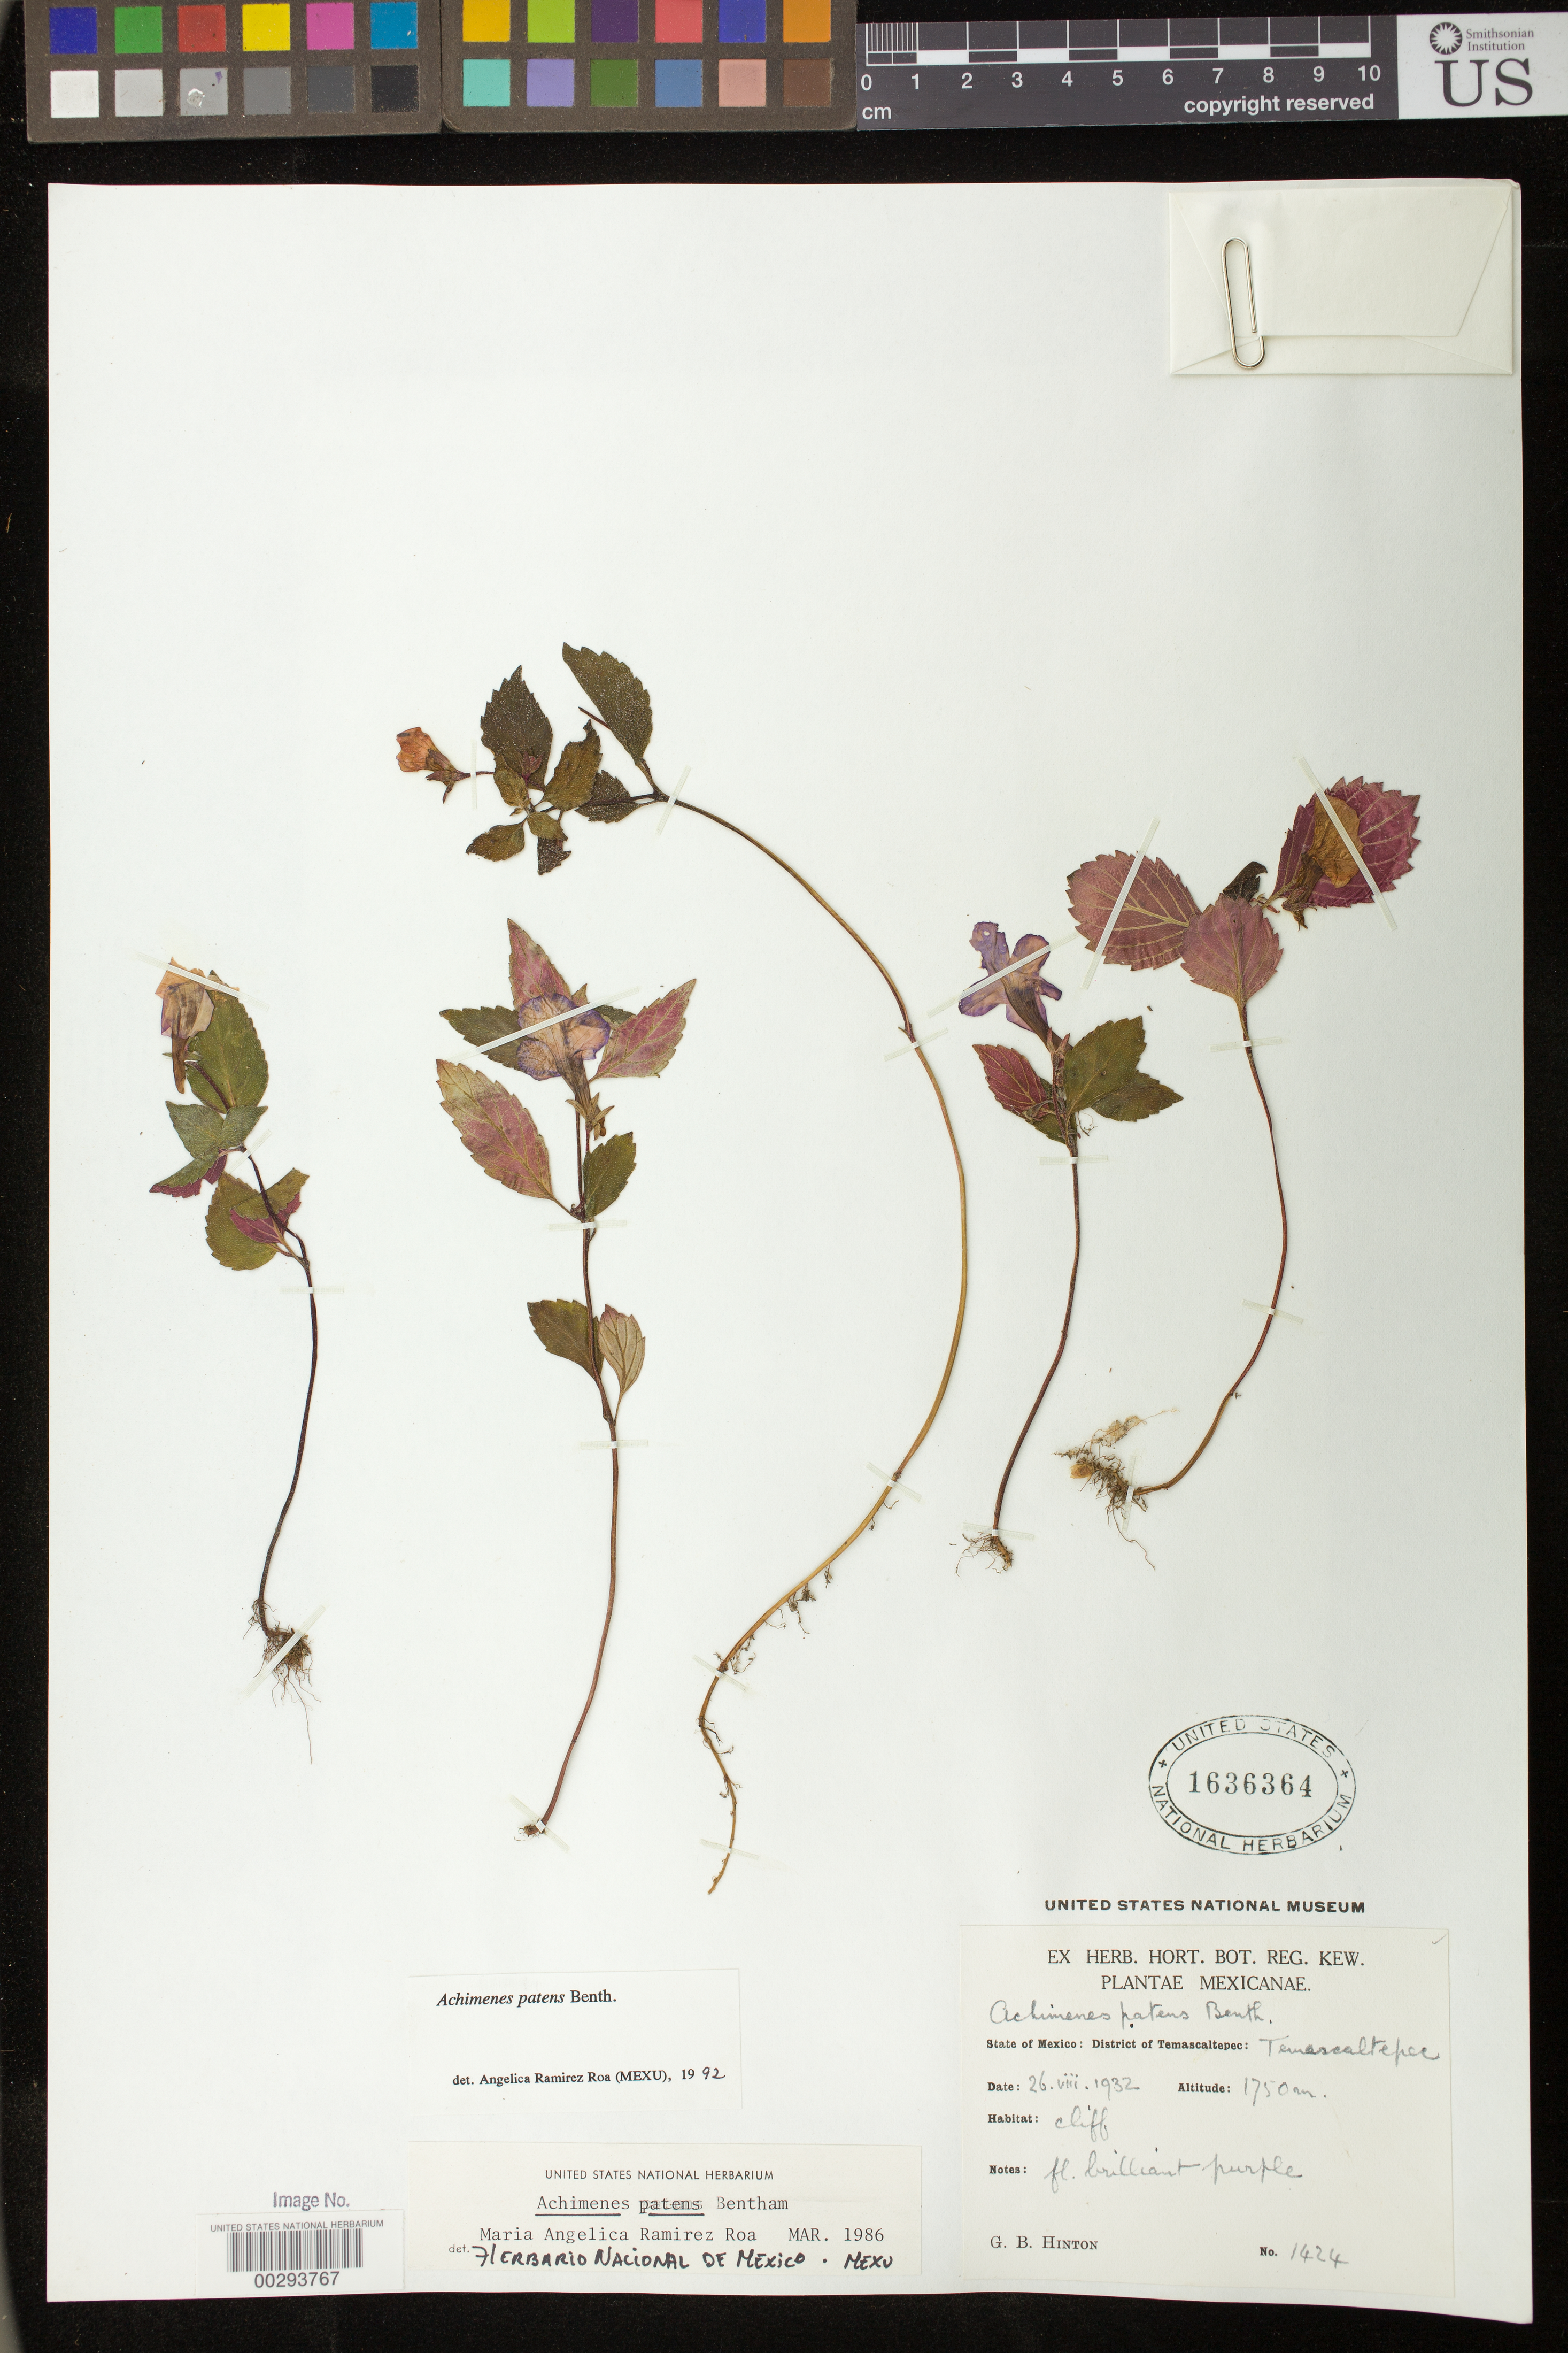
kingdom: Plantae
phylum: Tracheophyta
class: Magnoliopsida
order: Lamiales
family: Gesneriaceae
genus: Achimenes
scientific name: Achimenes patens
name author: Benth.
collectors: G. B. Hinton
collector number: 1424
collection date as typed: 26 Aug 1932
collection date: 1932-08-26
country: Mexico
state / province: México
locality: Temascaltepec Dist. Temascaltepec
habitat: Cliff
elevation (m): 1750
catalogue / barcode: US 1636364